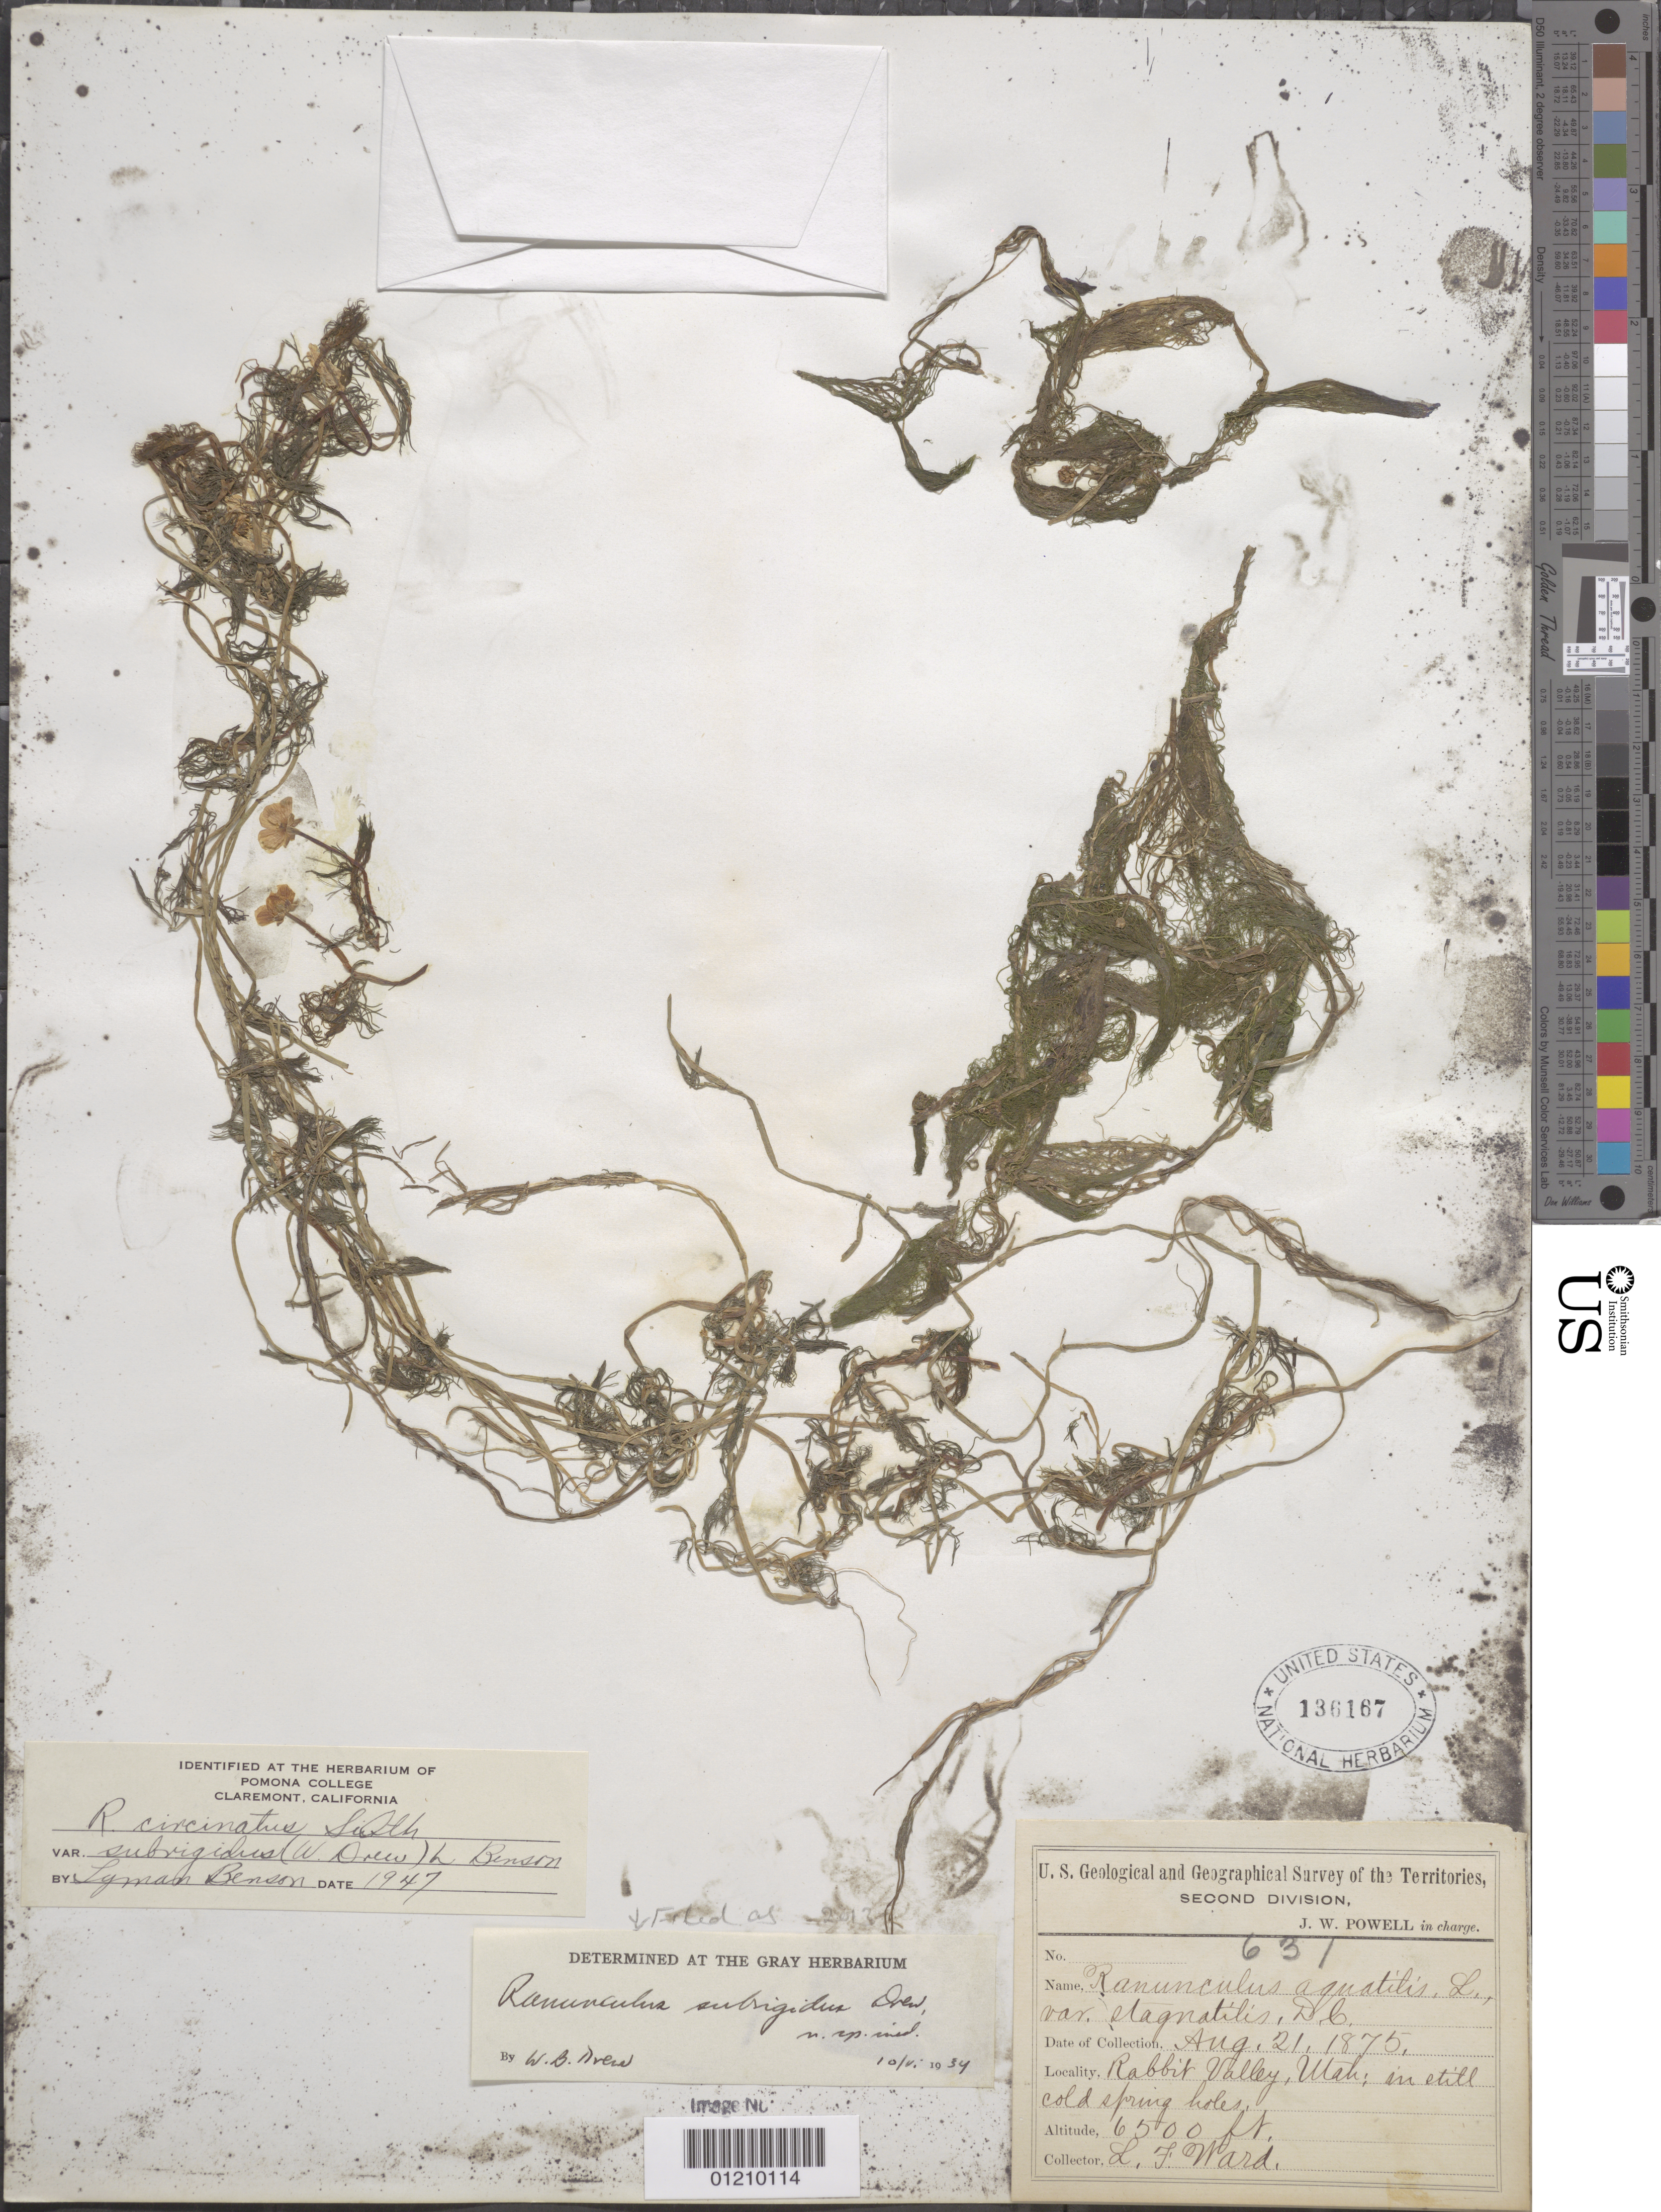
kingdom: Plantae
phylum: Tracheophyta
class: Magnoliopsida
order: Ranunculales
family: Ranunculaceae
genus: Ranunculus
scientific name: Ranunculus subrigidus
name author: W.B. Drew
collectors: L. F. Ward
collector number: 631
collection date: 1875-08-21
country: United States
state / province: Utah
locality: Rabbit Valley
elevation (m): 1981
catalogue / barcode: US 136167